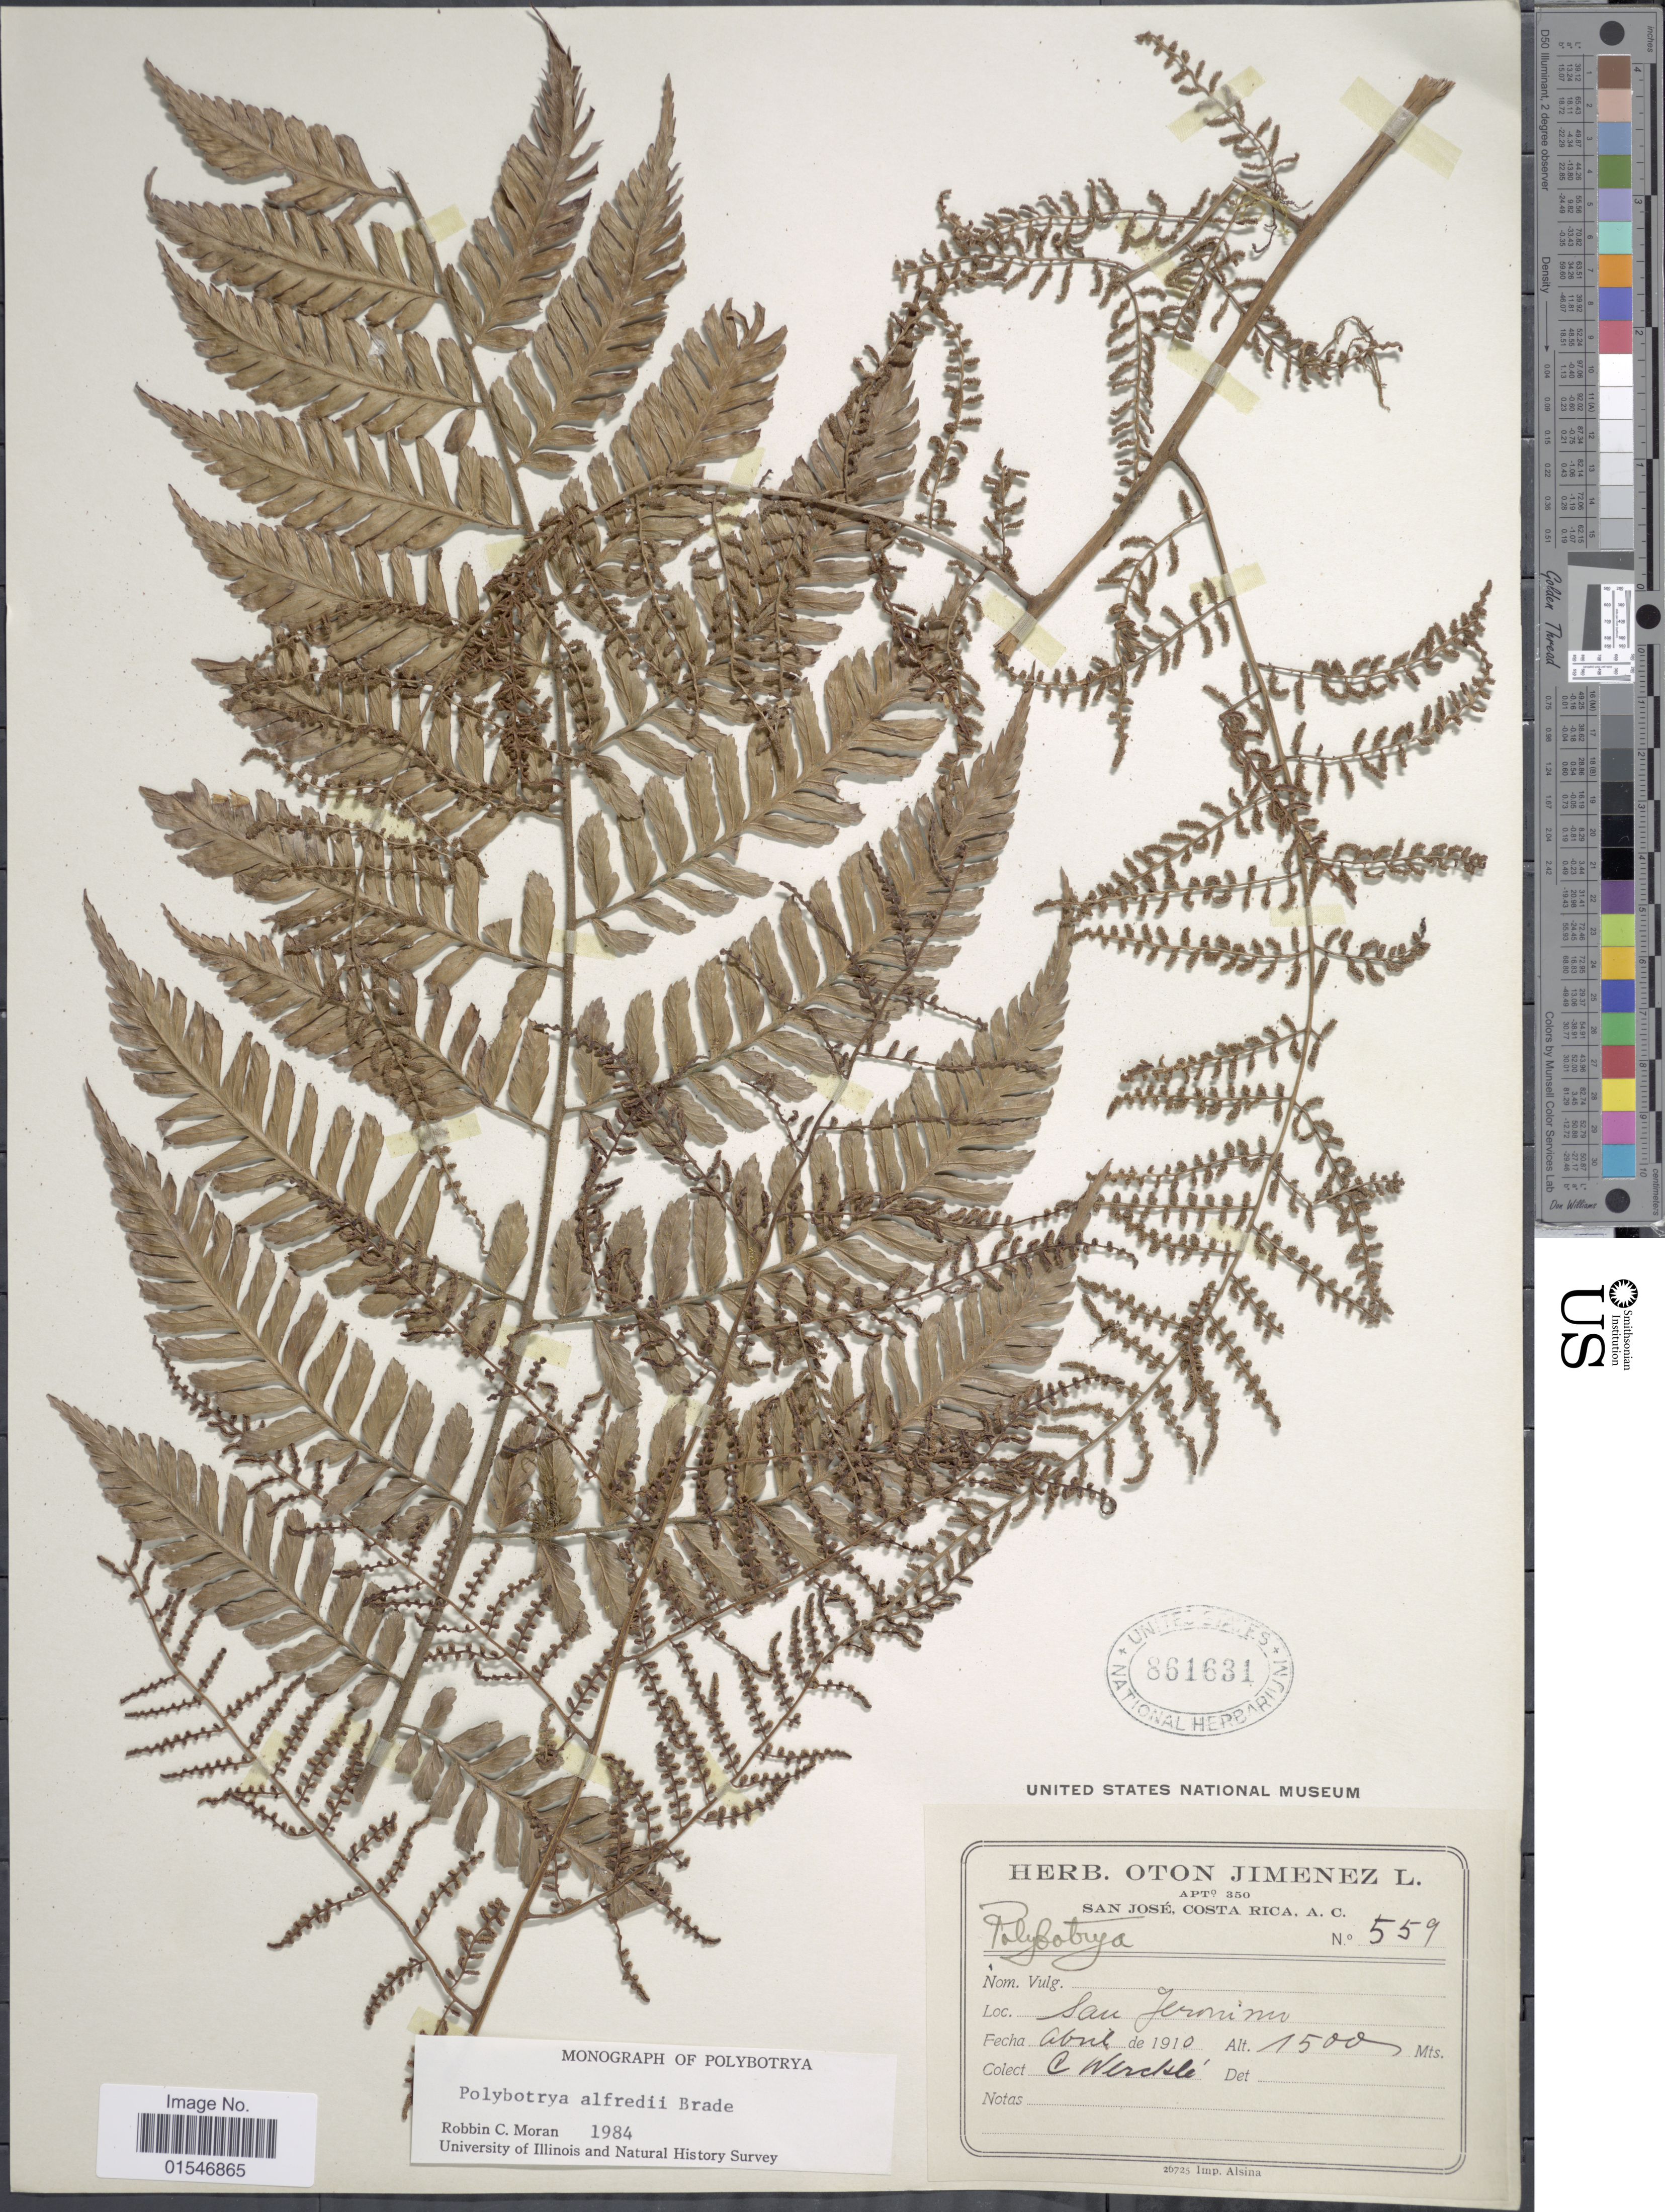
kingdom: Plantae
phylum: Tracheophyta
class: Polypodiopsida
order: Polypodiales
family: Dryopteridaceae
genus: Polybotrya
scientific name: Polybotrya alfredii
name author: Brade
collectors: C. Wercklé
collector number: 559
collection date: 1910-04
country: Costa Rica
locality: San Jeronimo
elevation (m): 1500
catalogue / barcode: US 861631